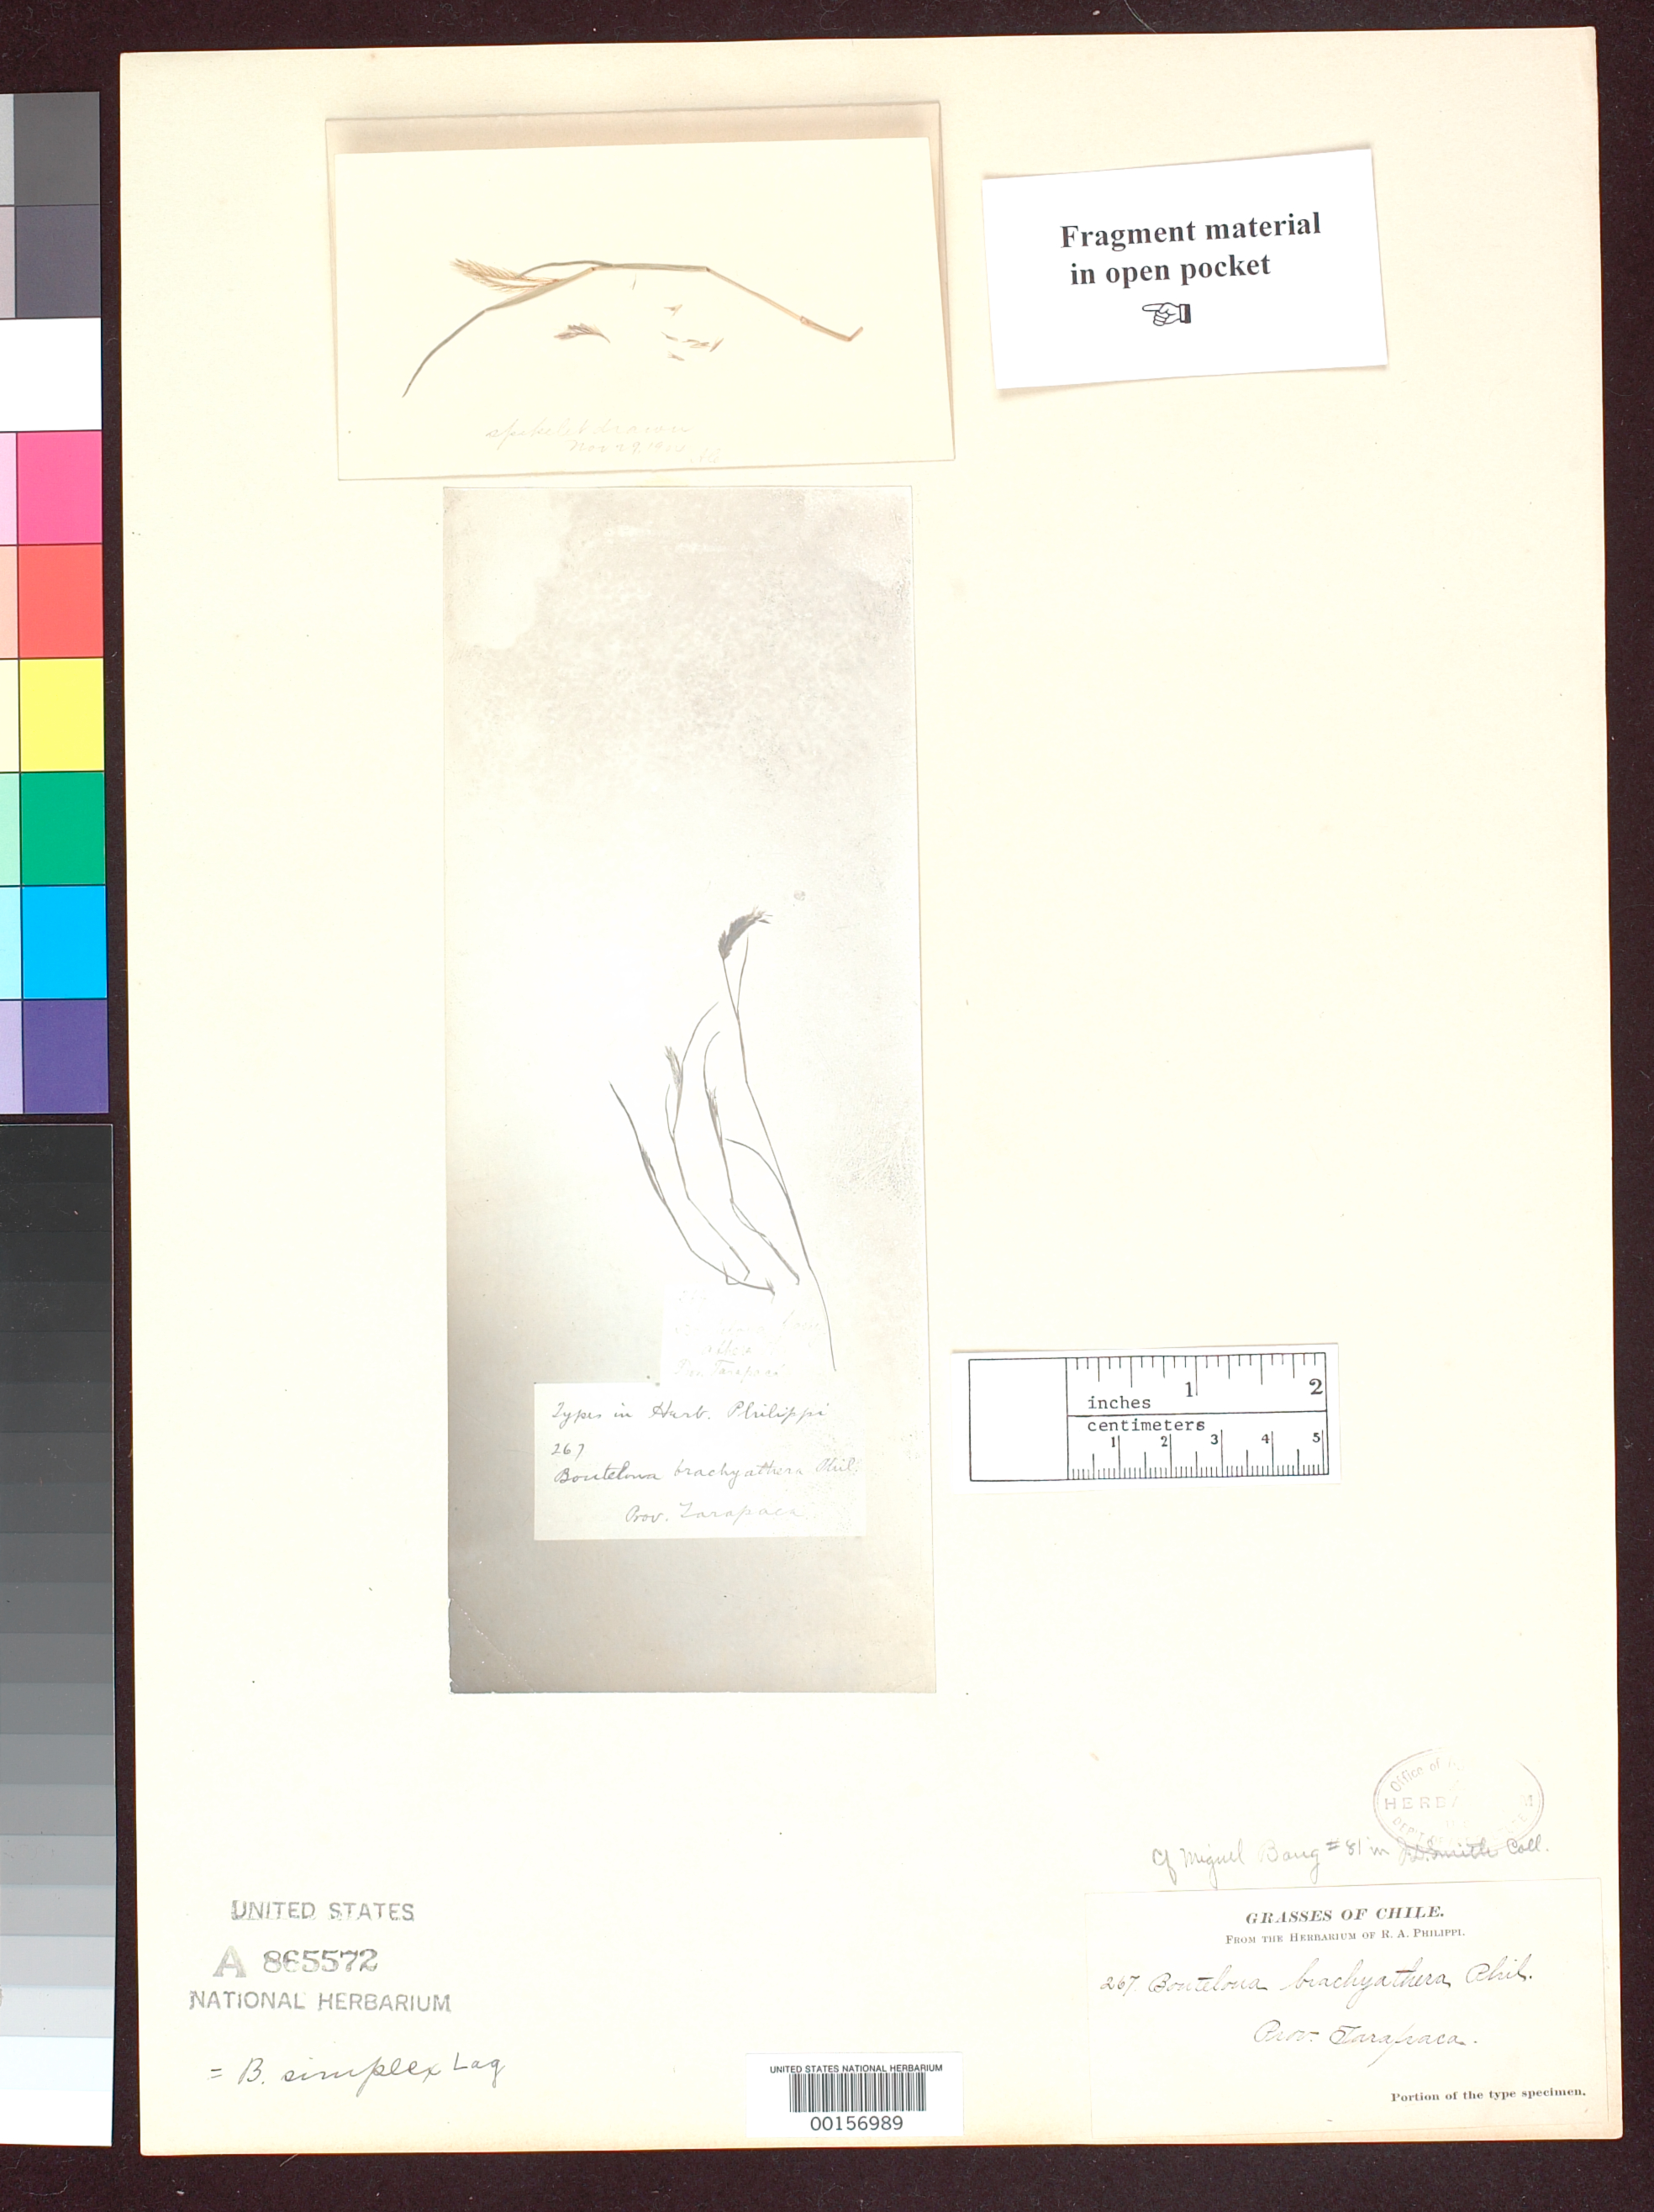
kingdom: Plantae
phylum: Tracheophyta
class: Liliopsida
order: Poales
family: Poaceae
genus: Bouteloua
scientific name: Bouteloua brachyathera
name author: Phil.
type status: Type Fragment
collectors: R. A. Philippi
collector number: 267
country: Chile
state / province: Tarapacá (I)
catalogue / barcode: US 865572A